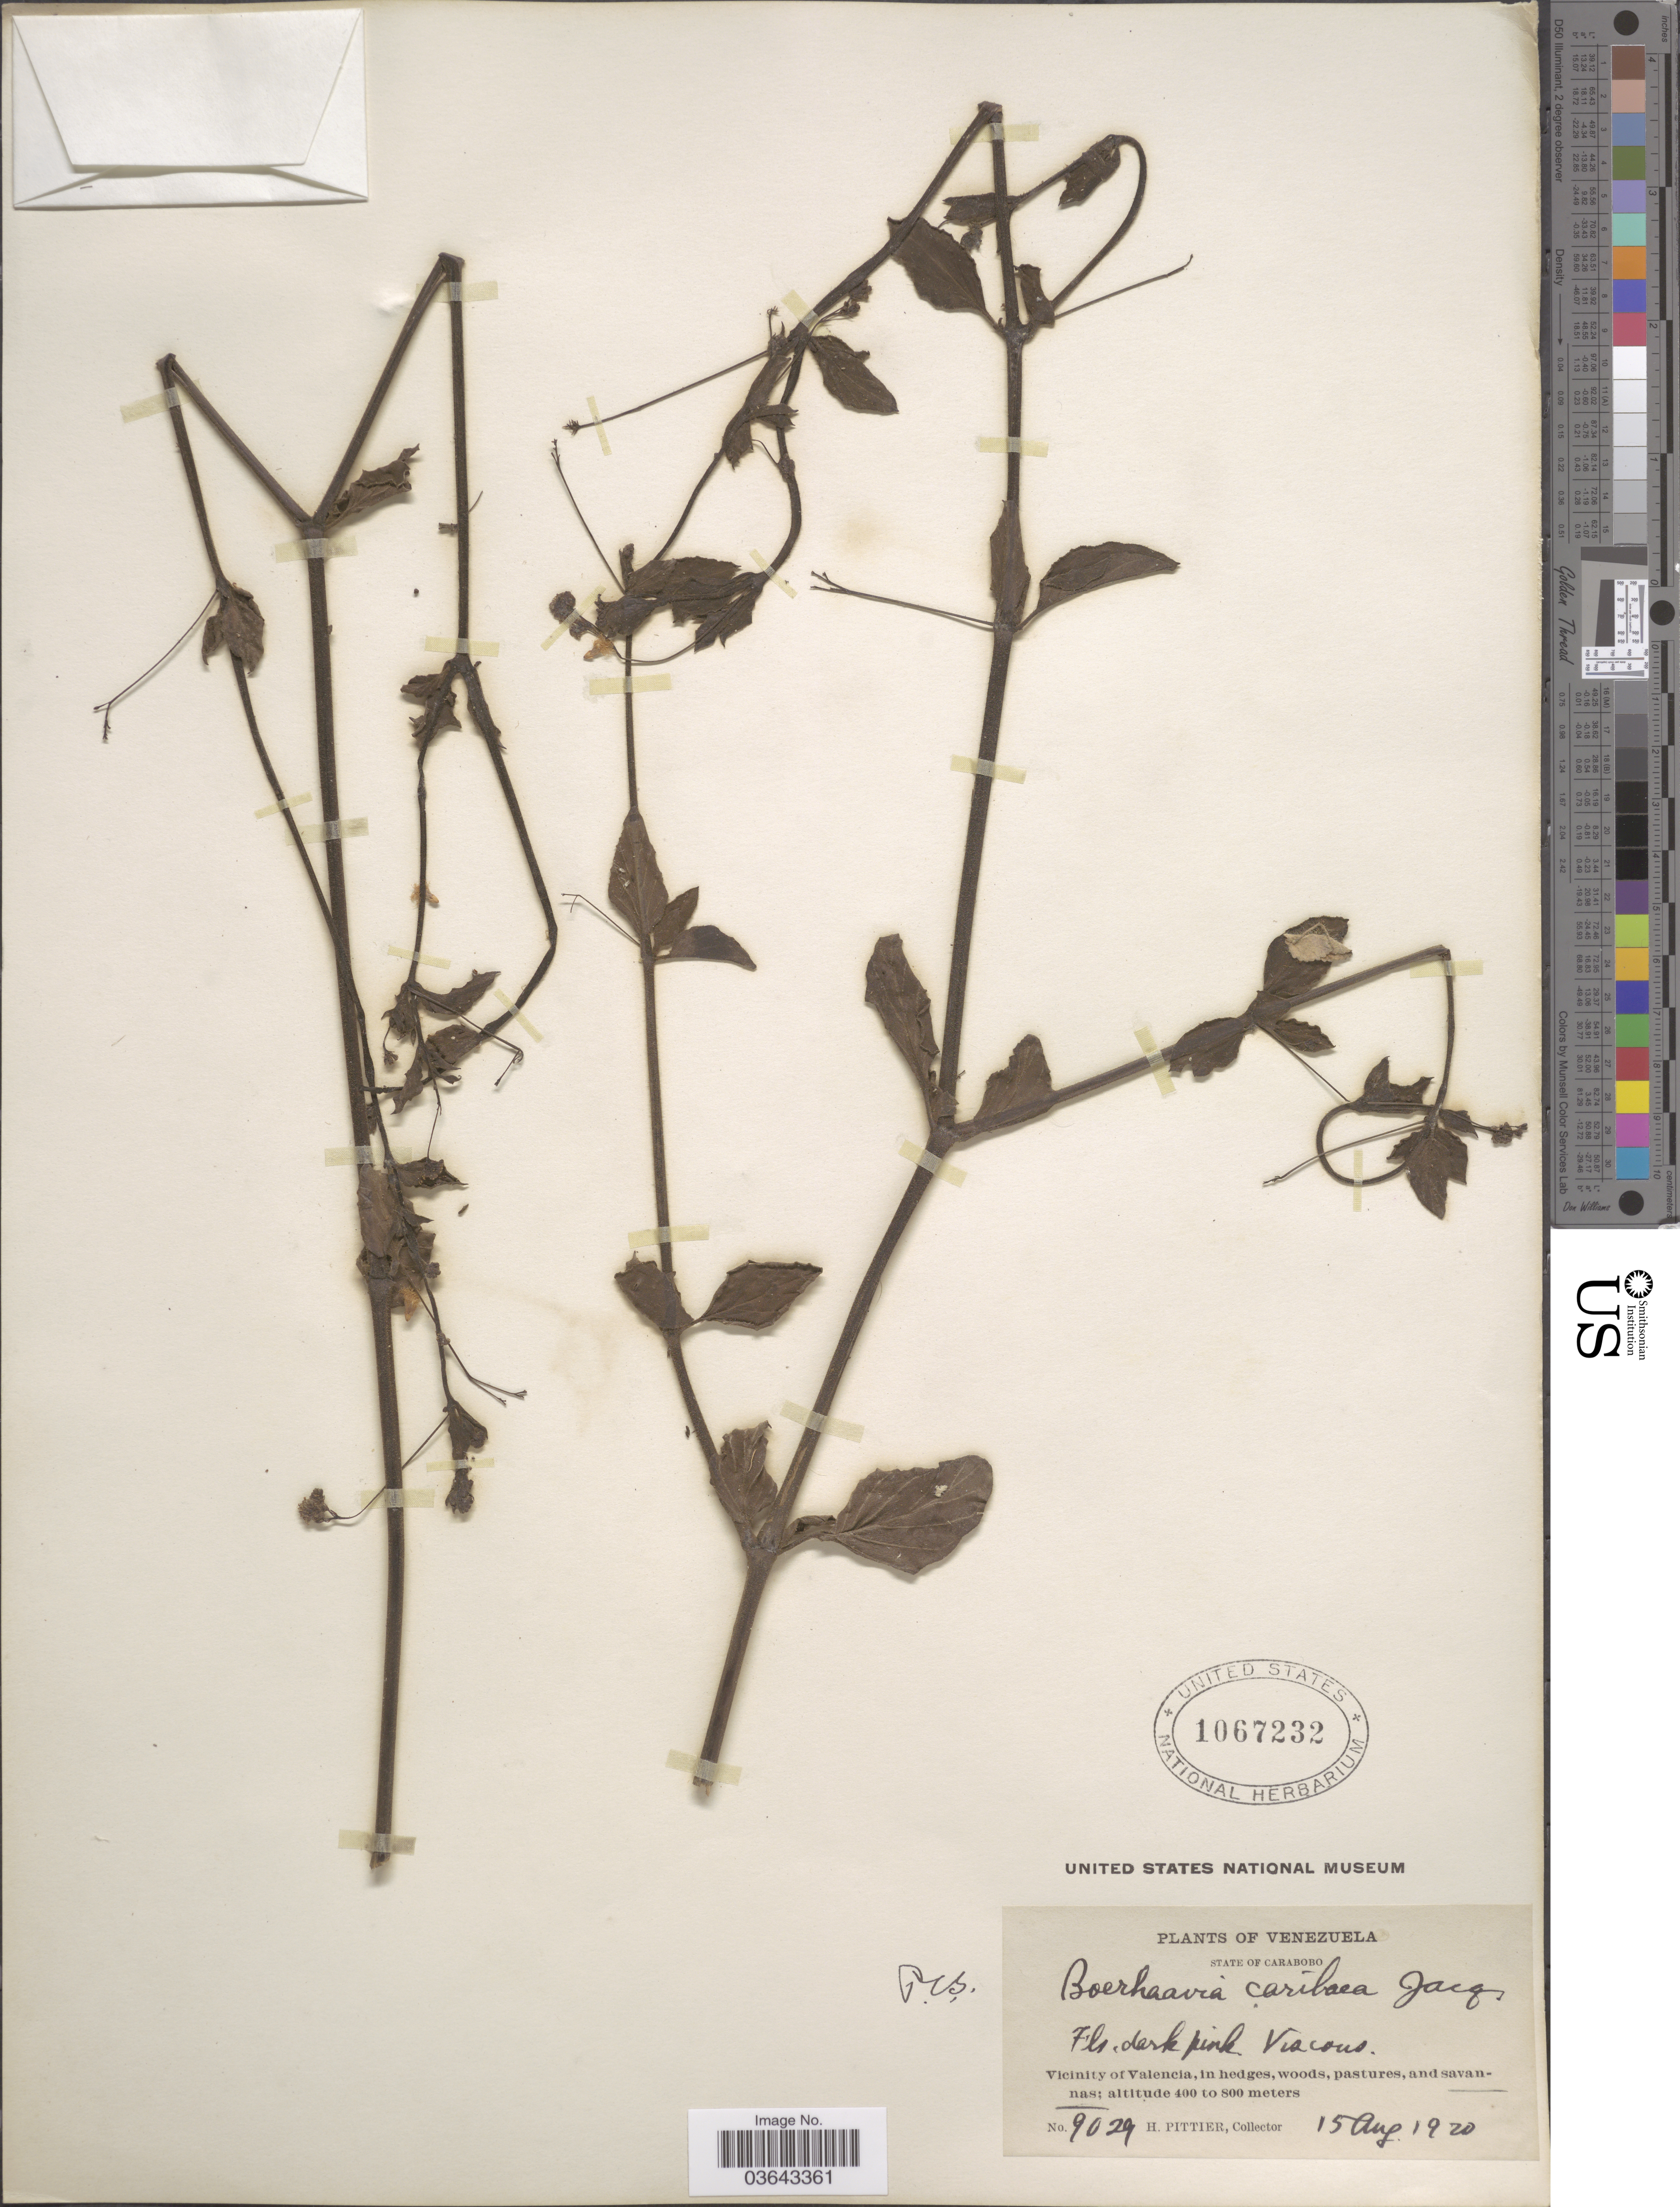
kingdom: Plantae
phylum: Tracheophyta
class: Magnoliopsida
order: Caryophyllales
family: Nyctaginaceae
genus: Boerhavia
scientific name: Boerhavia diffusa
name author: L.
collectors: H. F. Pittier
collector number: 9029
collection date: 1920-08-15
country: Venezuela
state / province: Carabobo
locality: Vicinity of Valencia.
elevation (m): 400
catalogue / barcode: US 1067232